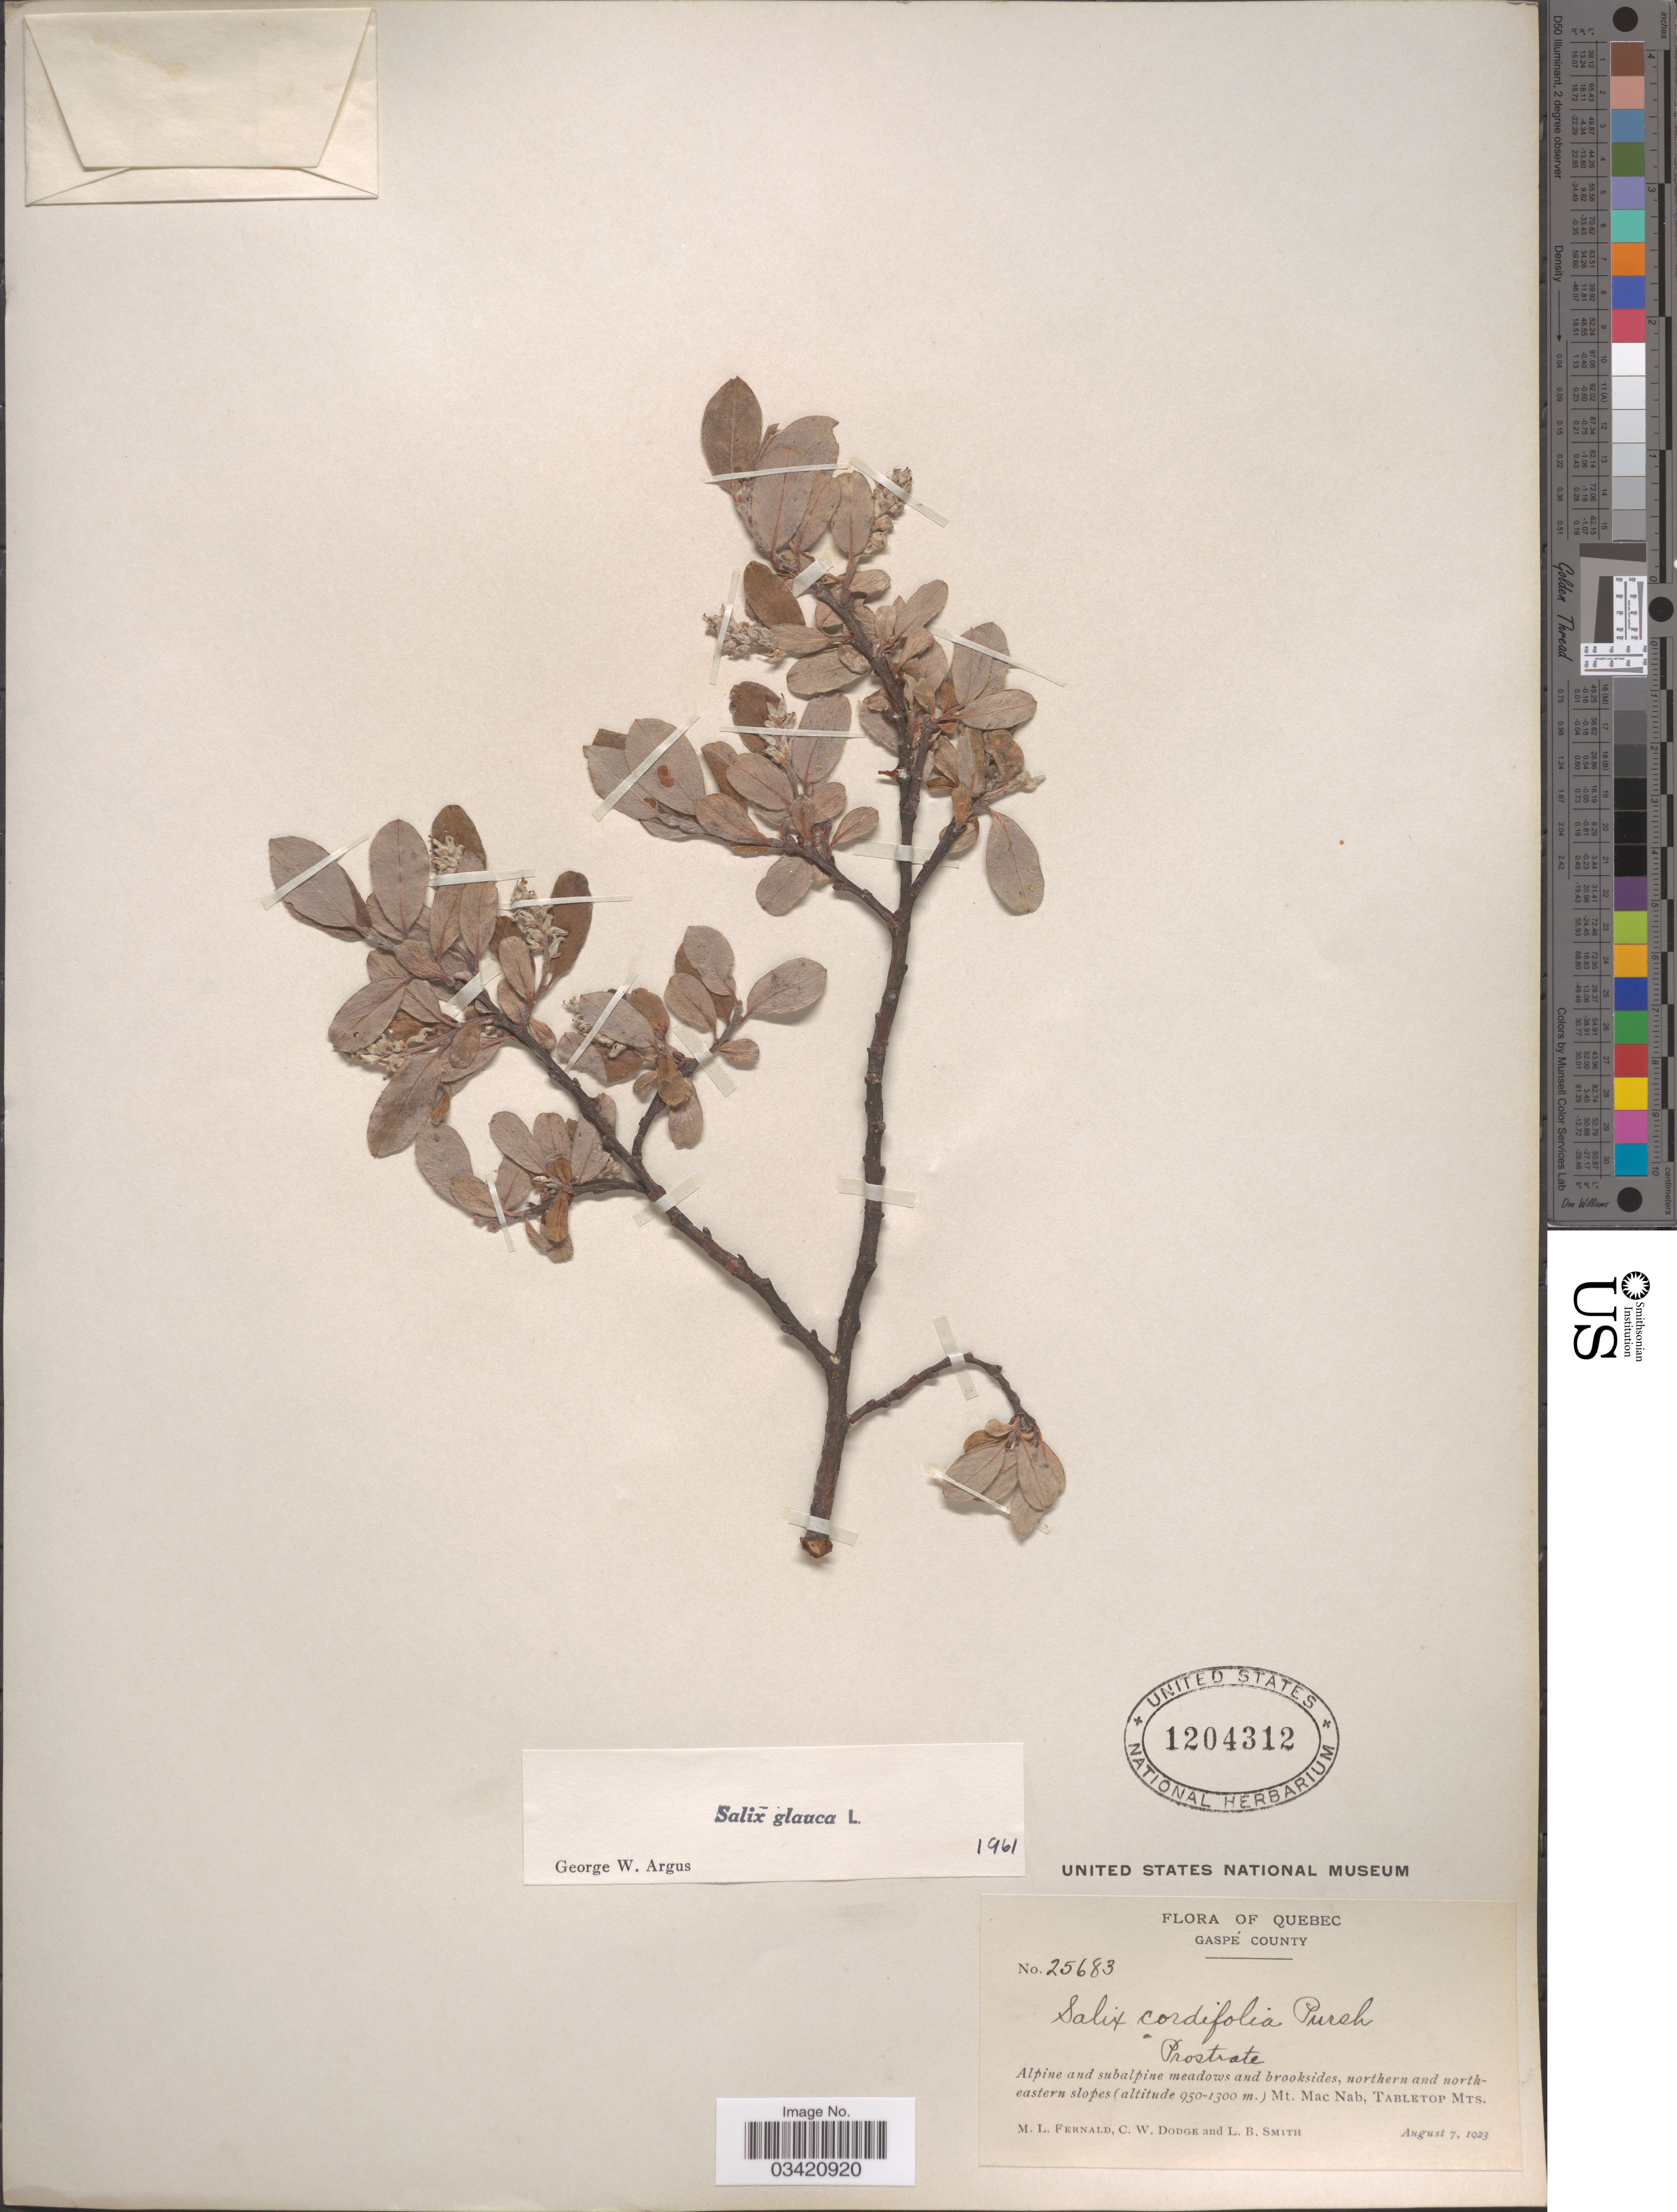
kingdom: Plantae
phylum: Tracheophyta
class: Magnoliopsida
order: Malpighiales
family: Salicaceae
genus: Salix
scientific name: Salix glauca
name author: L.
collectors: M. L. Fernald, C. Dodge & L. Smith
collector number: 25683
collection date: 1923-08-07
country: Canada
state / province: Quebec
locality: Gaspé County. Northern and north-eastern slopes Mt. Mac Nab, Tabletop Mts.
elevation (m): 950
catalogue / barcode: US 1204312